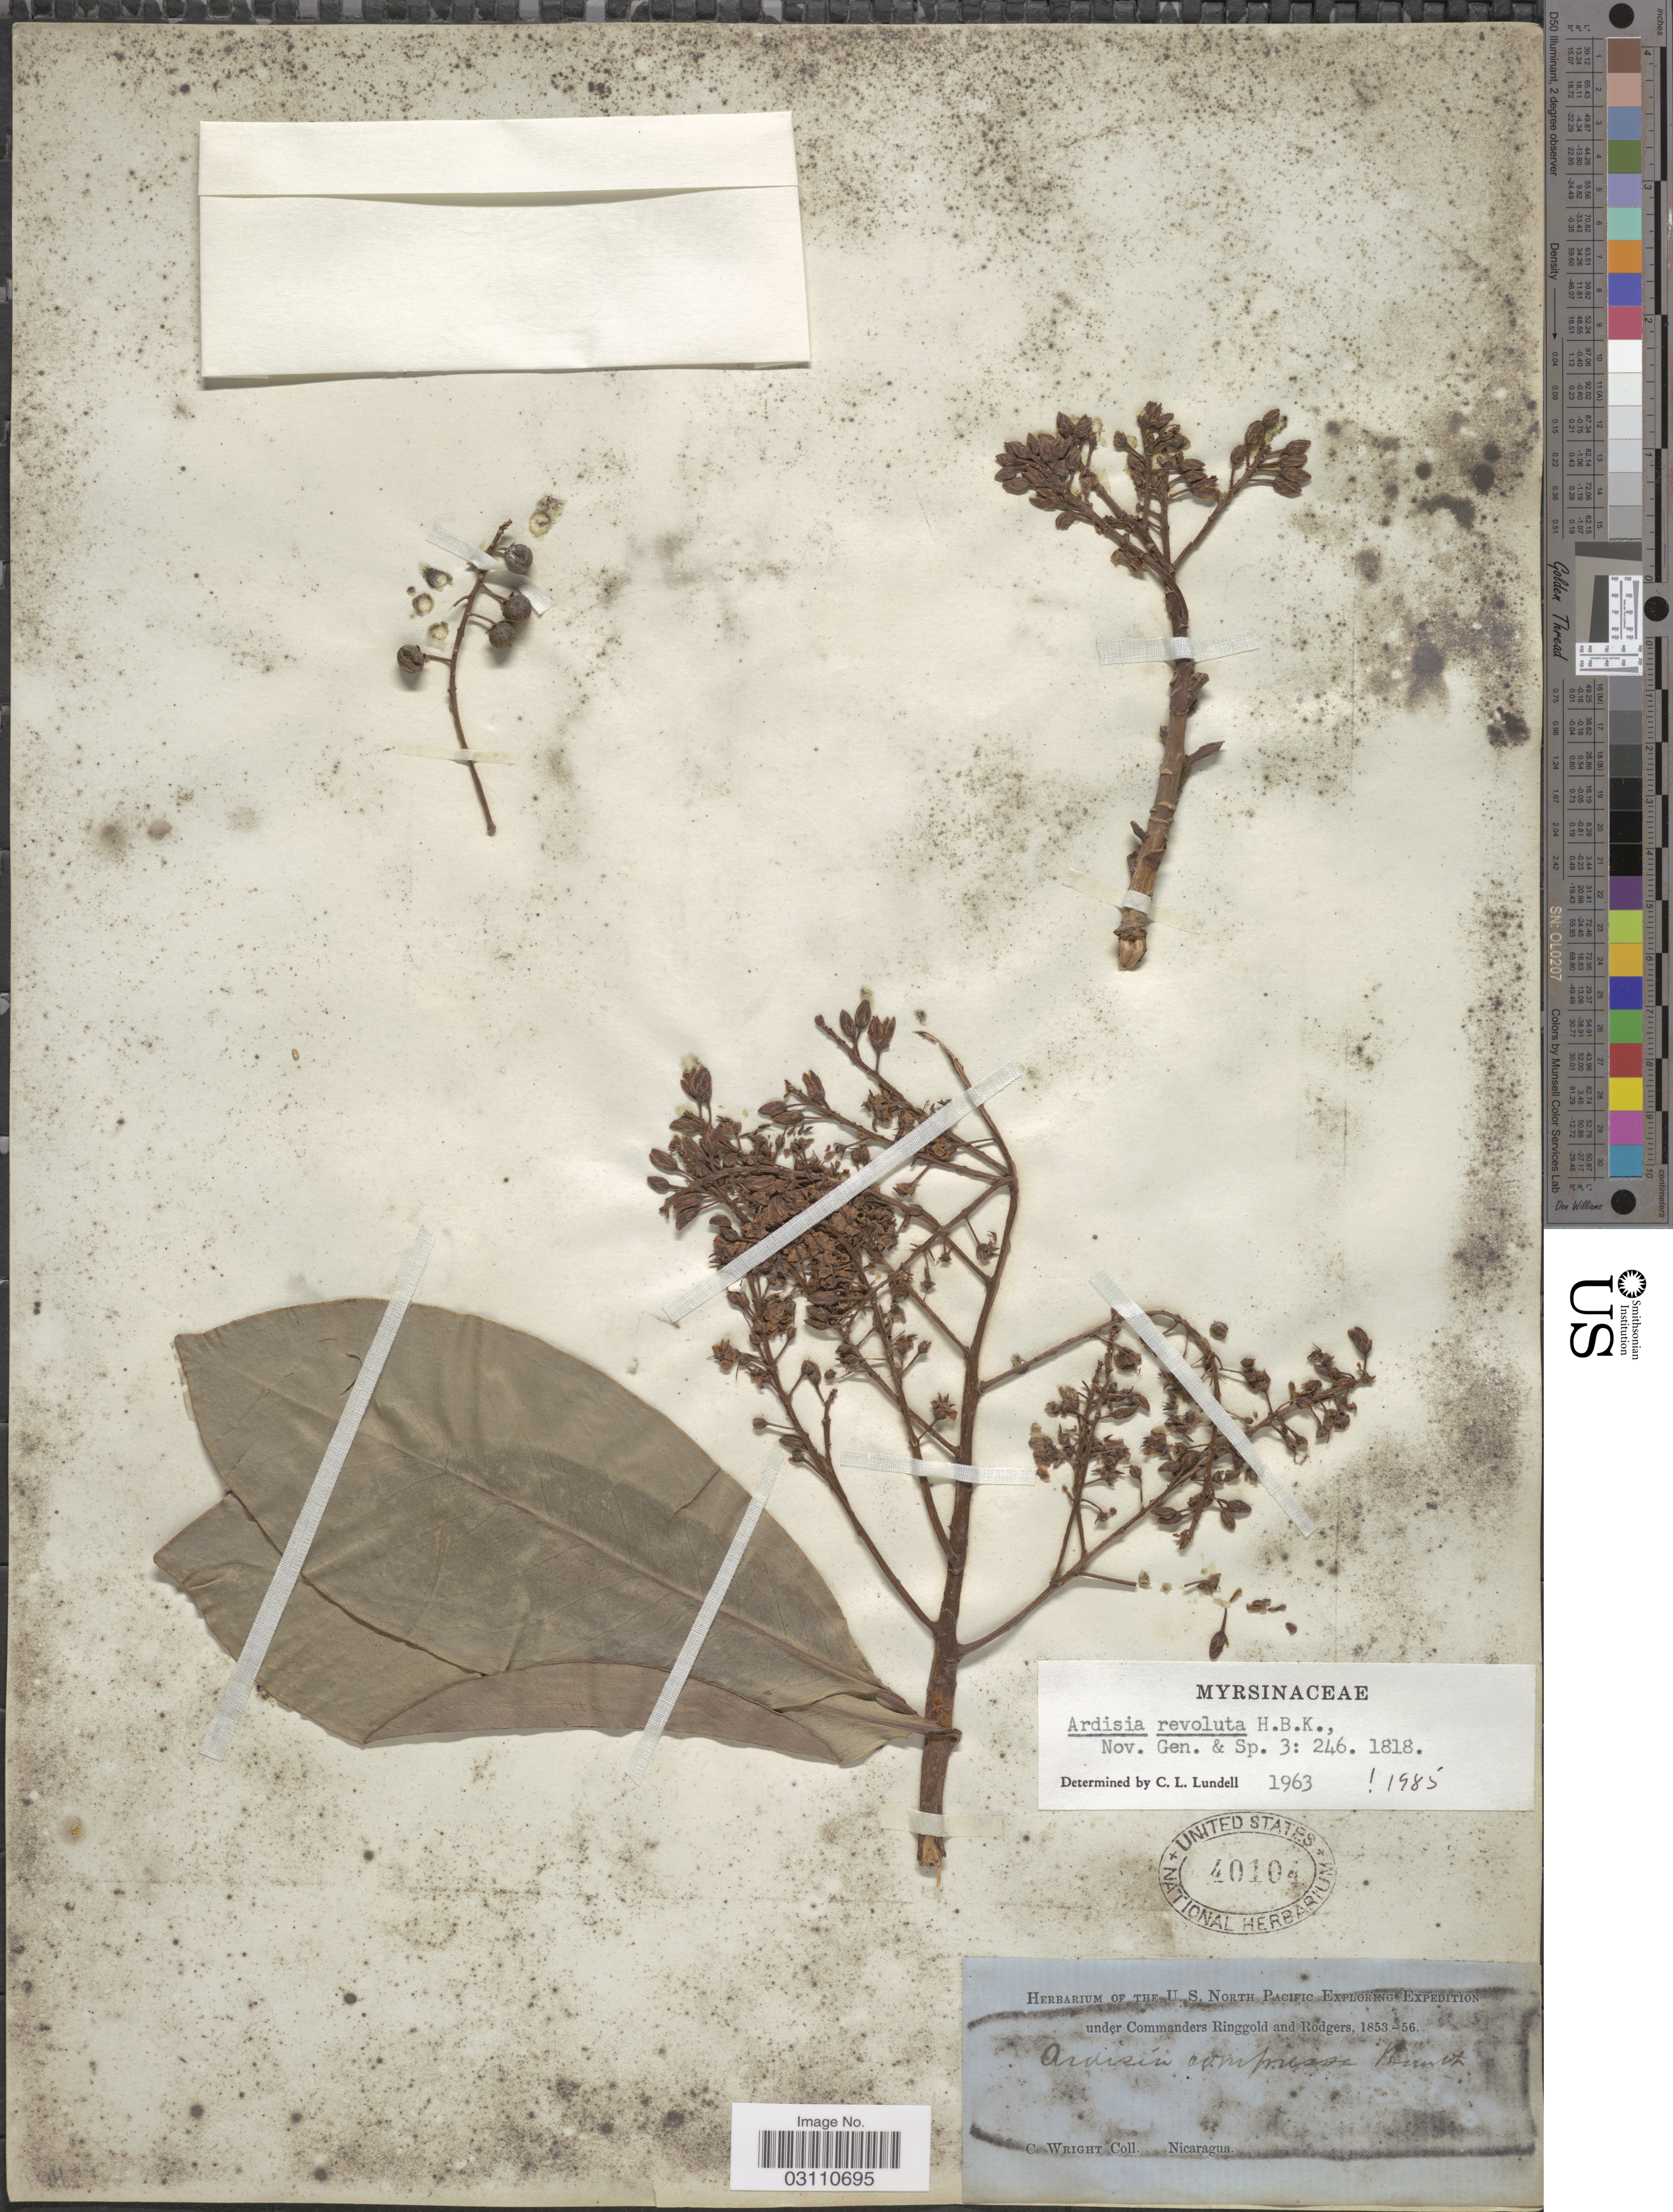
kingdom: Plantae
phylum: Tracheophyta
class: Magnoliopsida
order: Ericales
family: Primulaceae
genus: Ardisia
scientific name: Ardisia revoluta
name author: Kunth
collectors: C. Wright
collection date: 1853/1856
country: Nicaragua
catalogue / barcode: US 40104